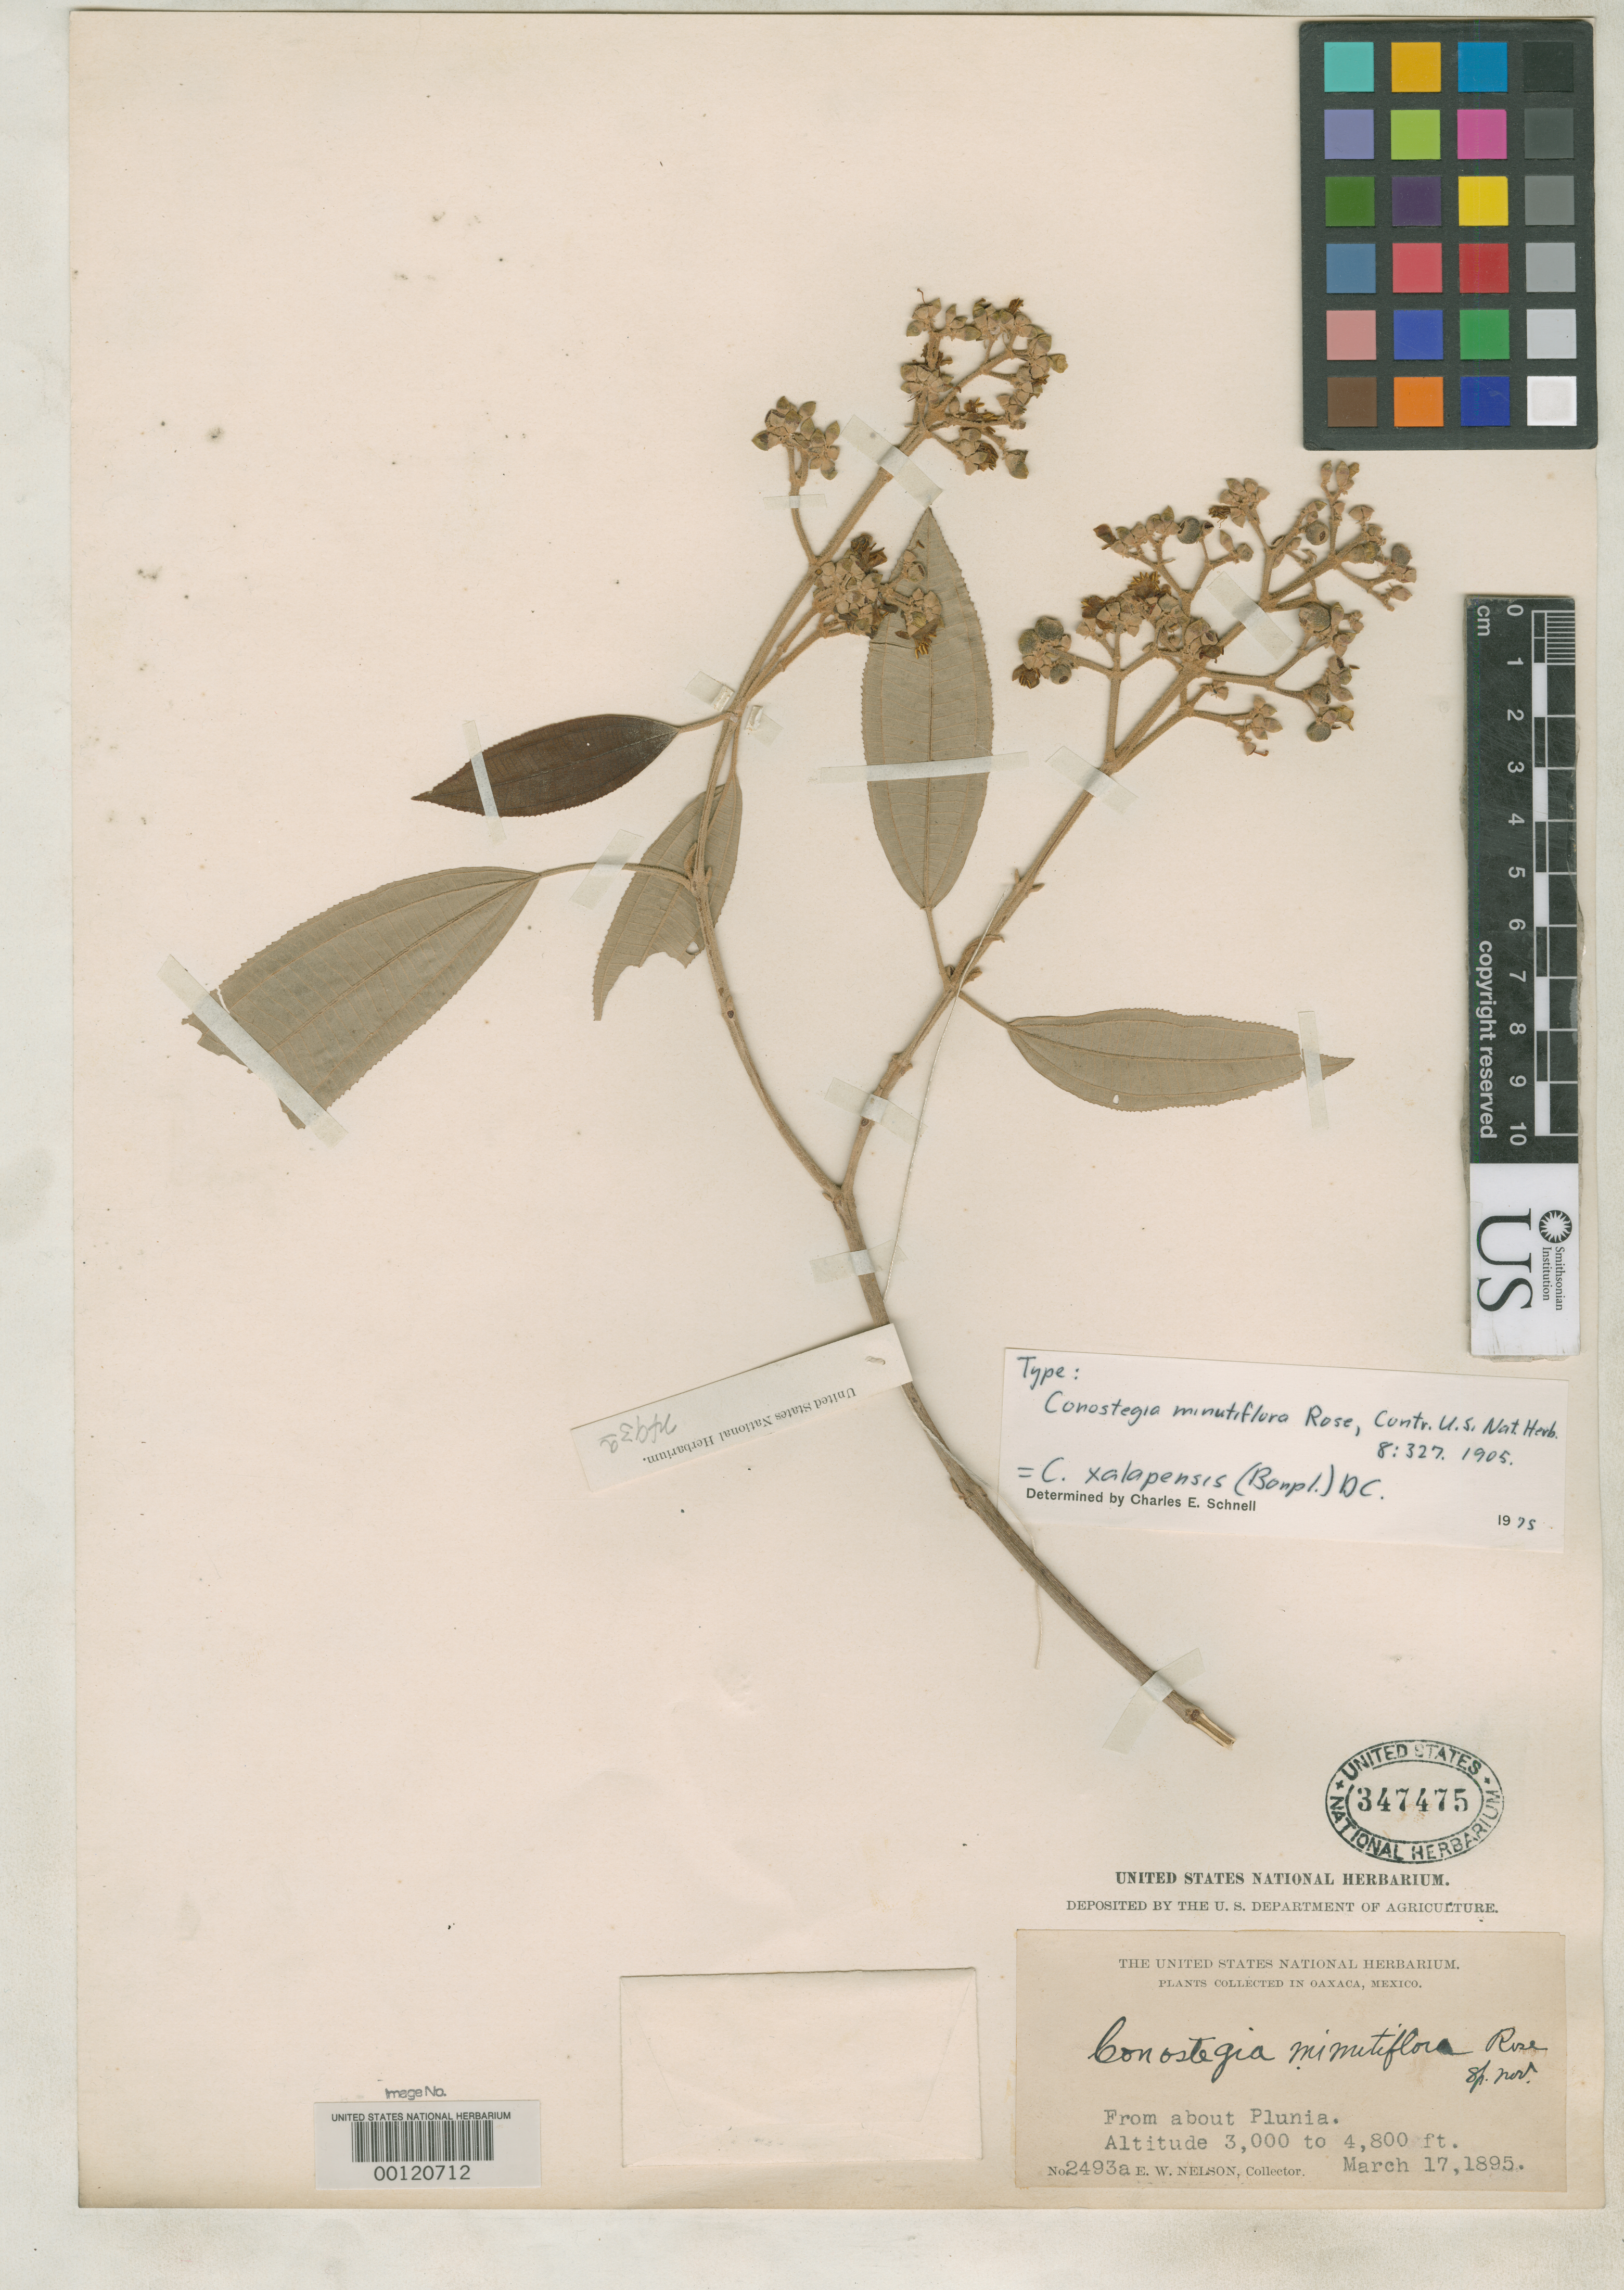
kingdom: Plantae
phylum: Tracheophyta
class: Magnoliopsida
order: Myrtales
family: Melastomataceae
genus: Conostegia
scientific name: Conostegia minutiflora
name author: Rose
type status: Holotype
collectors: E. Nelson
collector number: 2493 A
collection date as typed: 17 Mar 1895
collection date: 1895-03-17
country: Mexico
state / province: Oaxaca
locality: Plunia.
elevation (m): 900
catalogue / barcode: US 347475